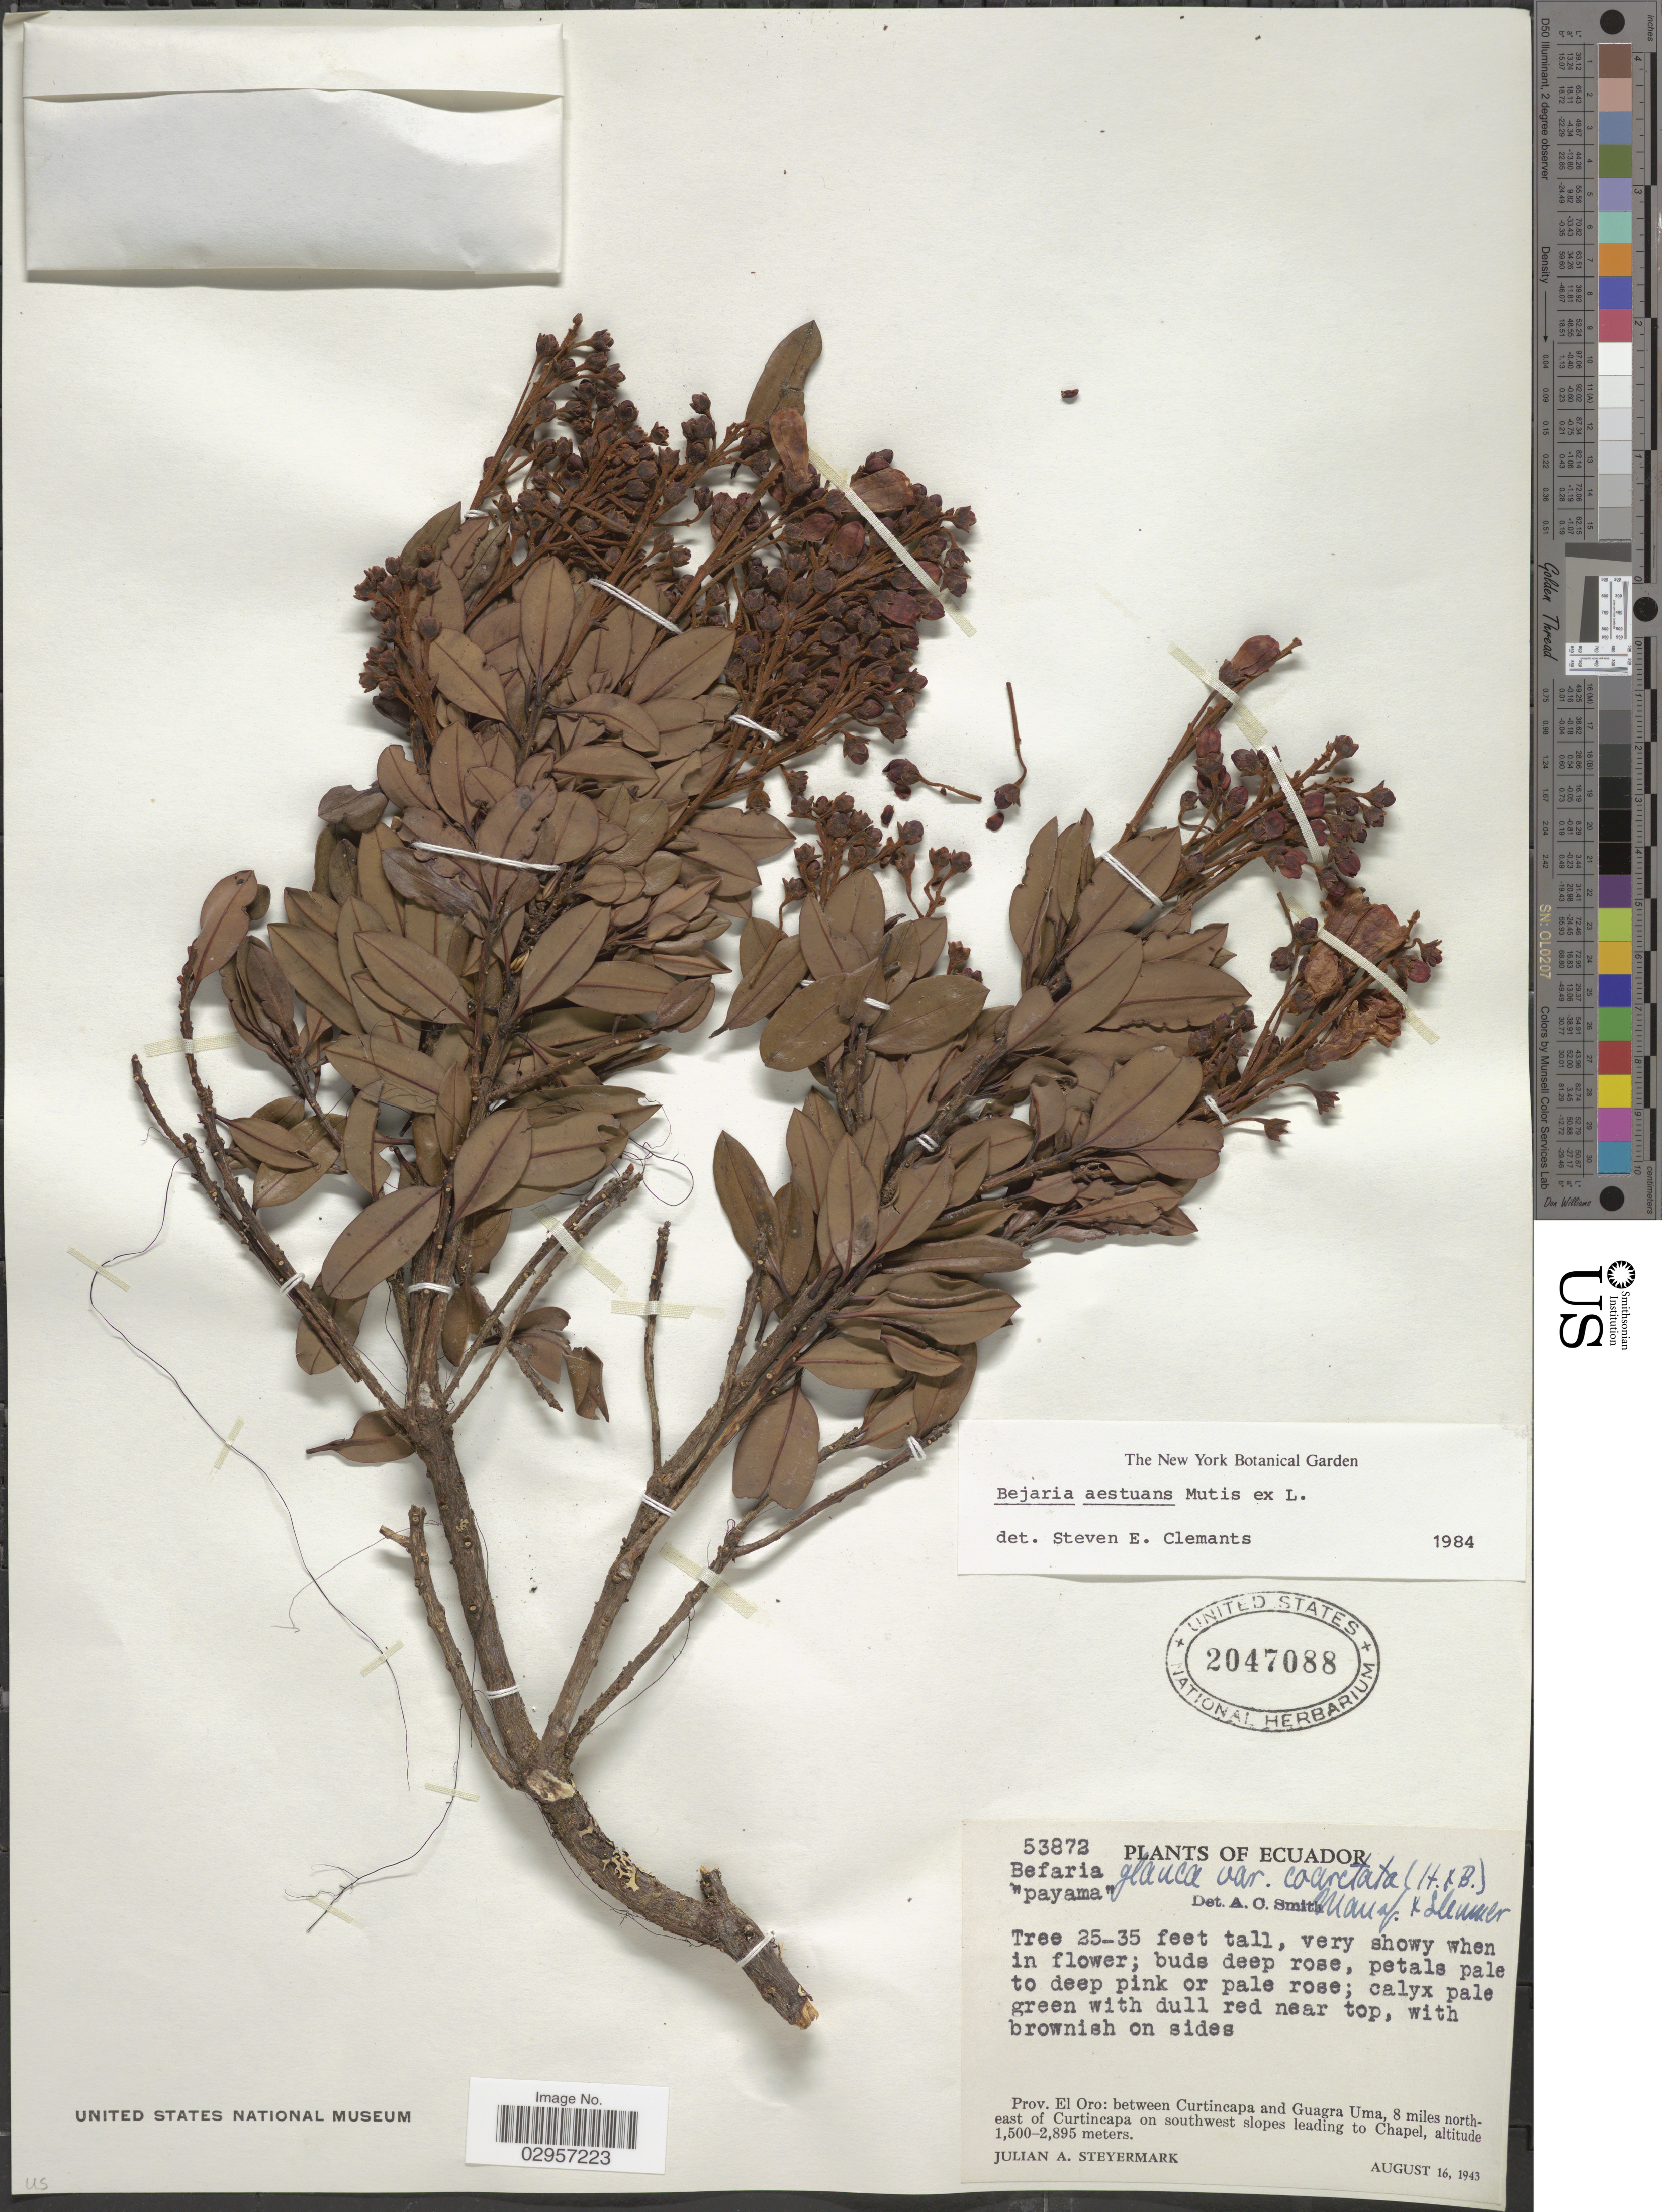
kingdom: Plantae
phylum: Tracheophyta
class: Magnoliopsida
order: Ericales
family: Ericaceae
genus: Befaria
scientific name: Befaria aestuans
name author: Mutis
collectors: J. Steyermark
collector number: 53872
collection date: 1943-08-16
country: Ecuador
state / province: El Oro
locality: Prov. El Oro: between Curtincapa and Guagra Uma, 8 miles north-east of Curtincapa on southwest slopes leading to Chapel.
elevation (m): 1500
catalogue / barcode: US 2047088